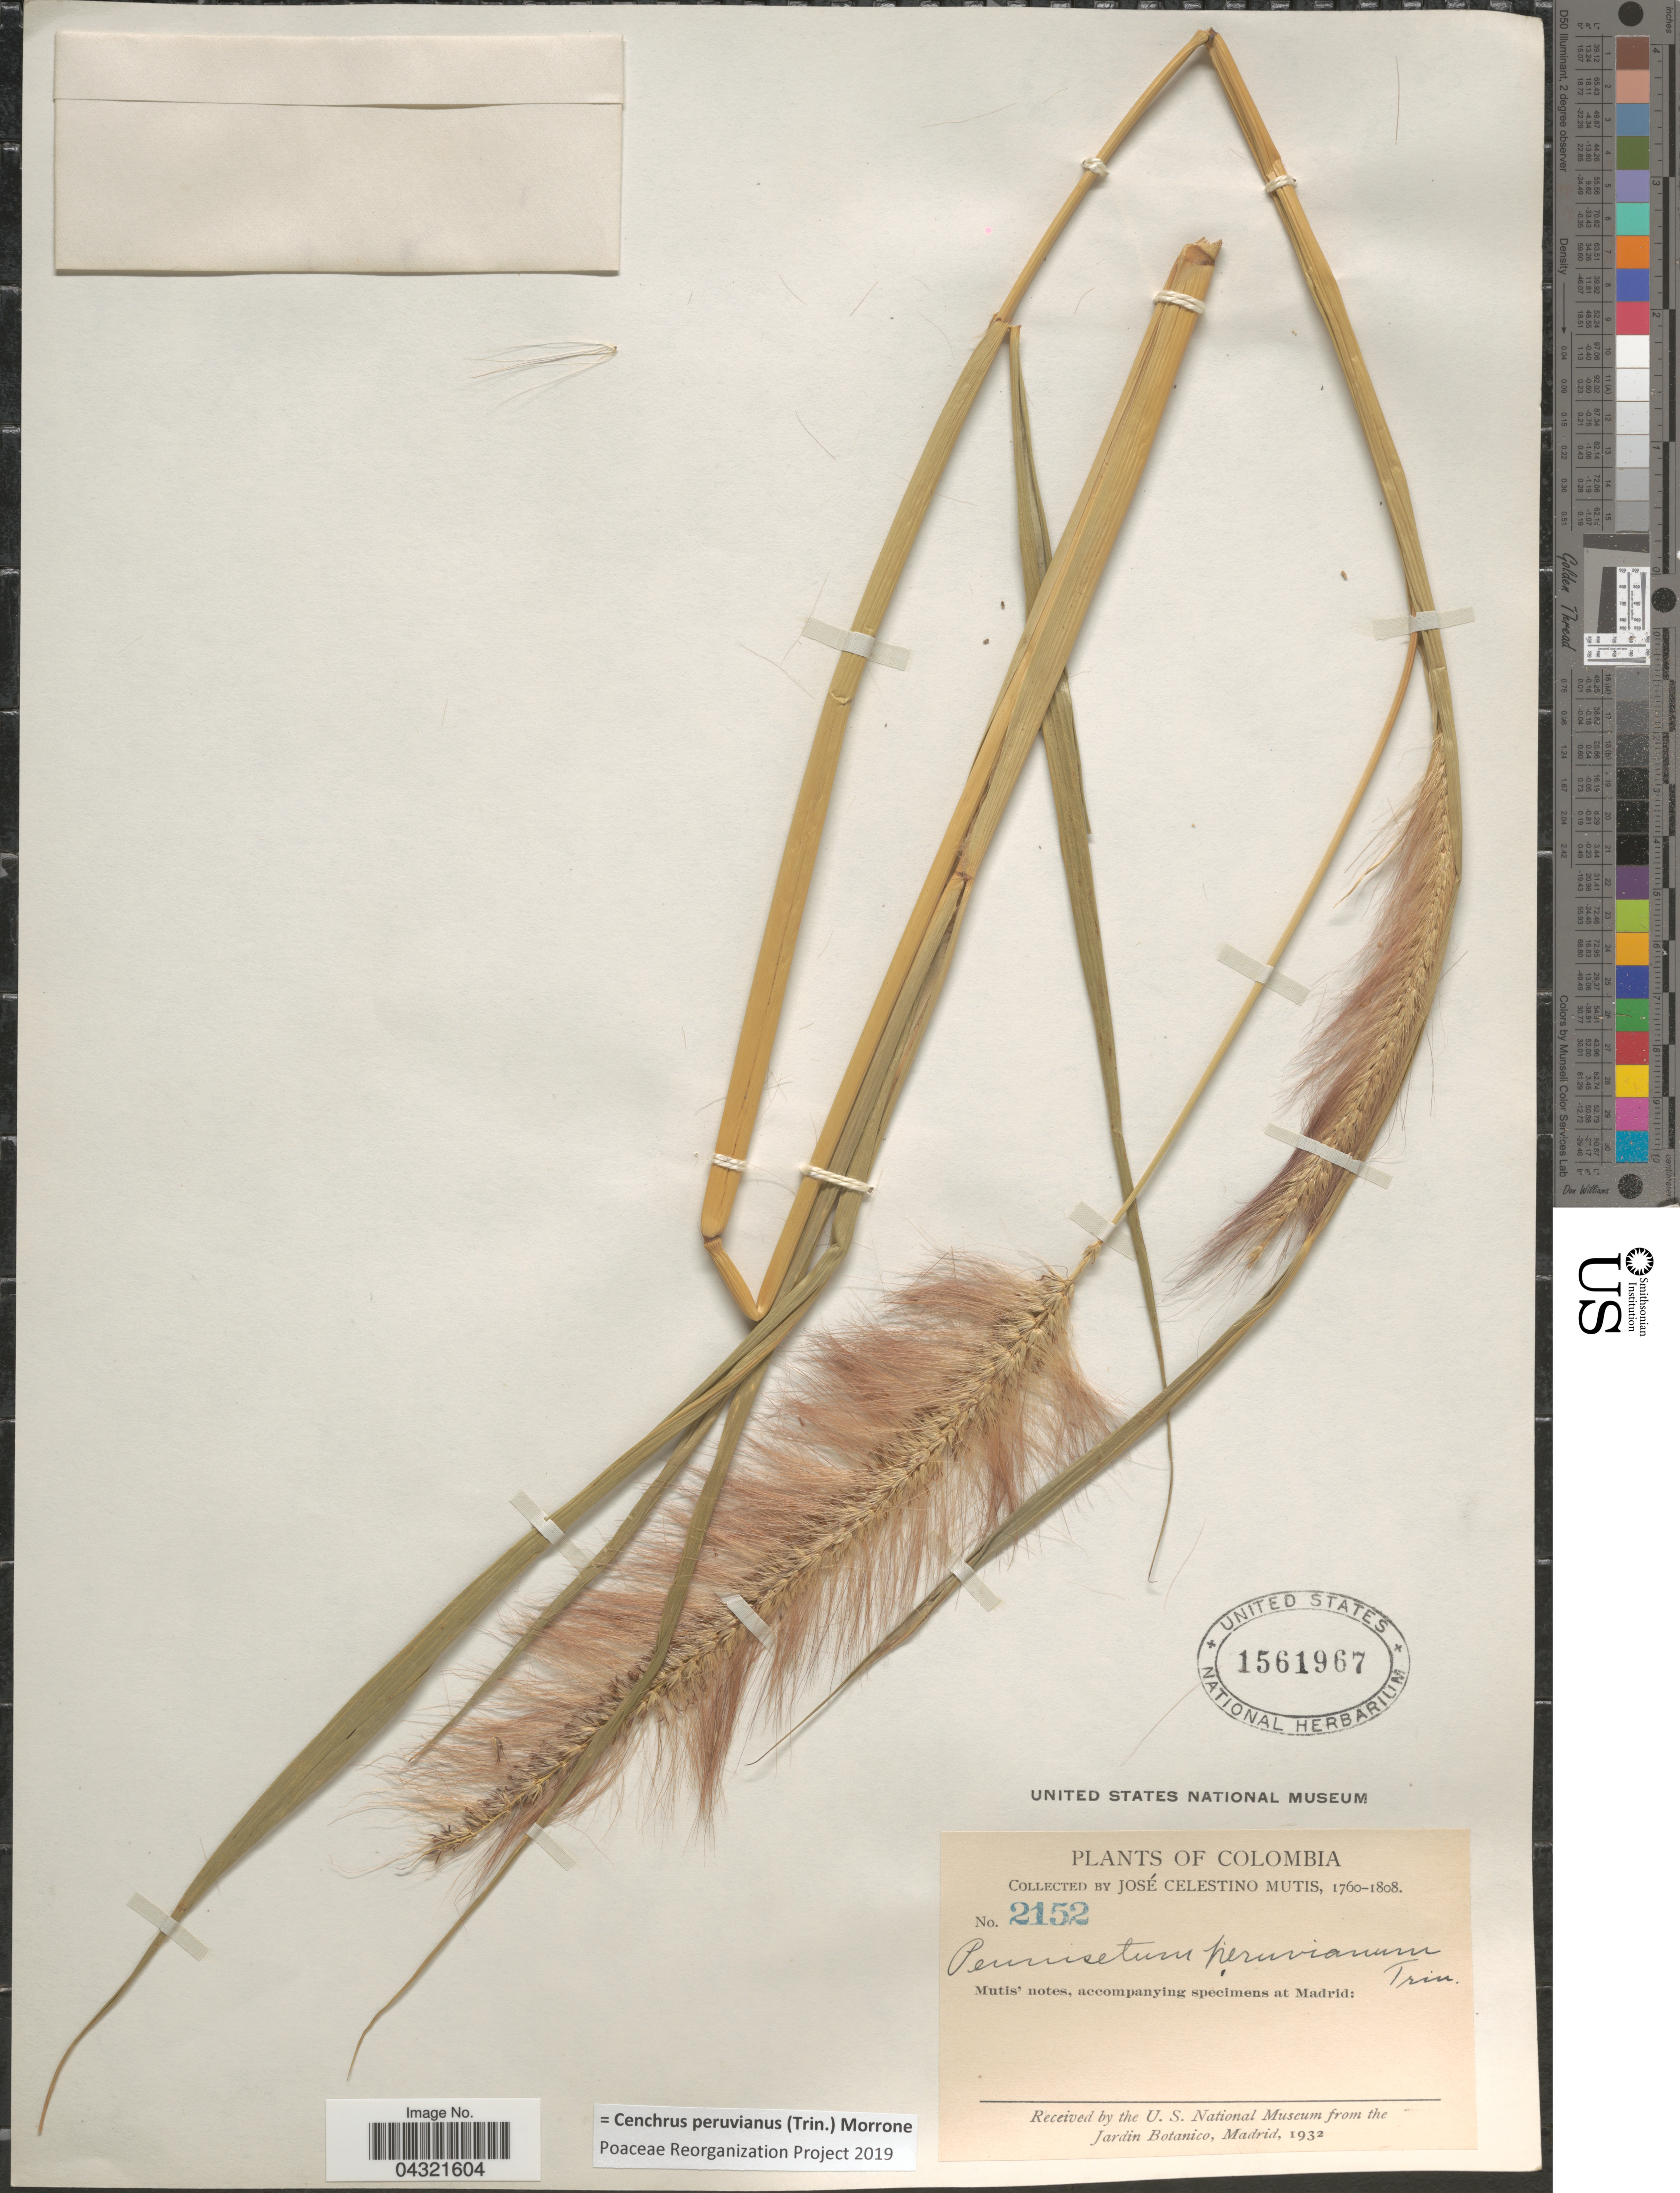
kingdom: Plantae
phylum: Tracheophyta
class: Liliopsida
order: Poales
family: Poaceae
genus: Cenchrus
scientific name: Cenchrus peruvianus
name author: (Trin.) Morrone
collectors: J. C. B. Mutis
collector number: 2152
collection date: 1760/1808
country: Colombia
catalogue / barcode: US 1561967